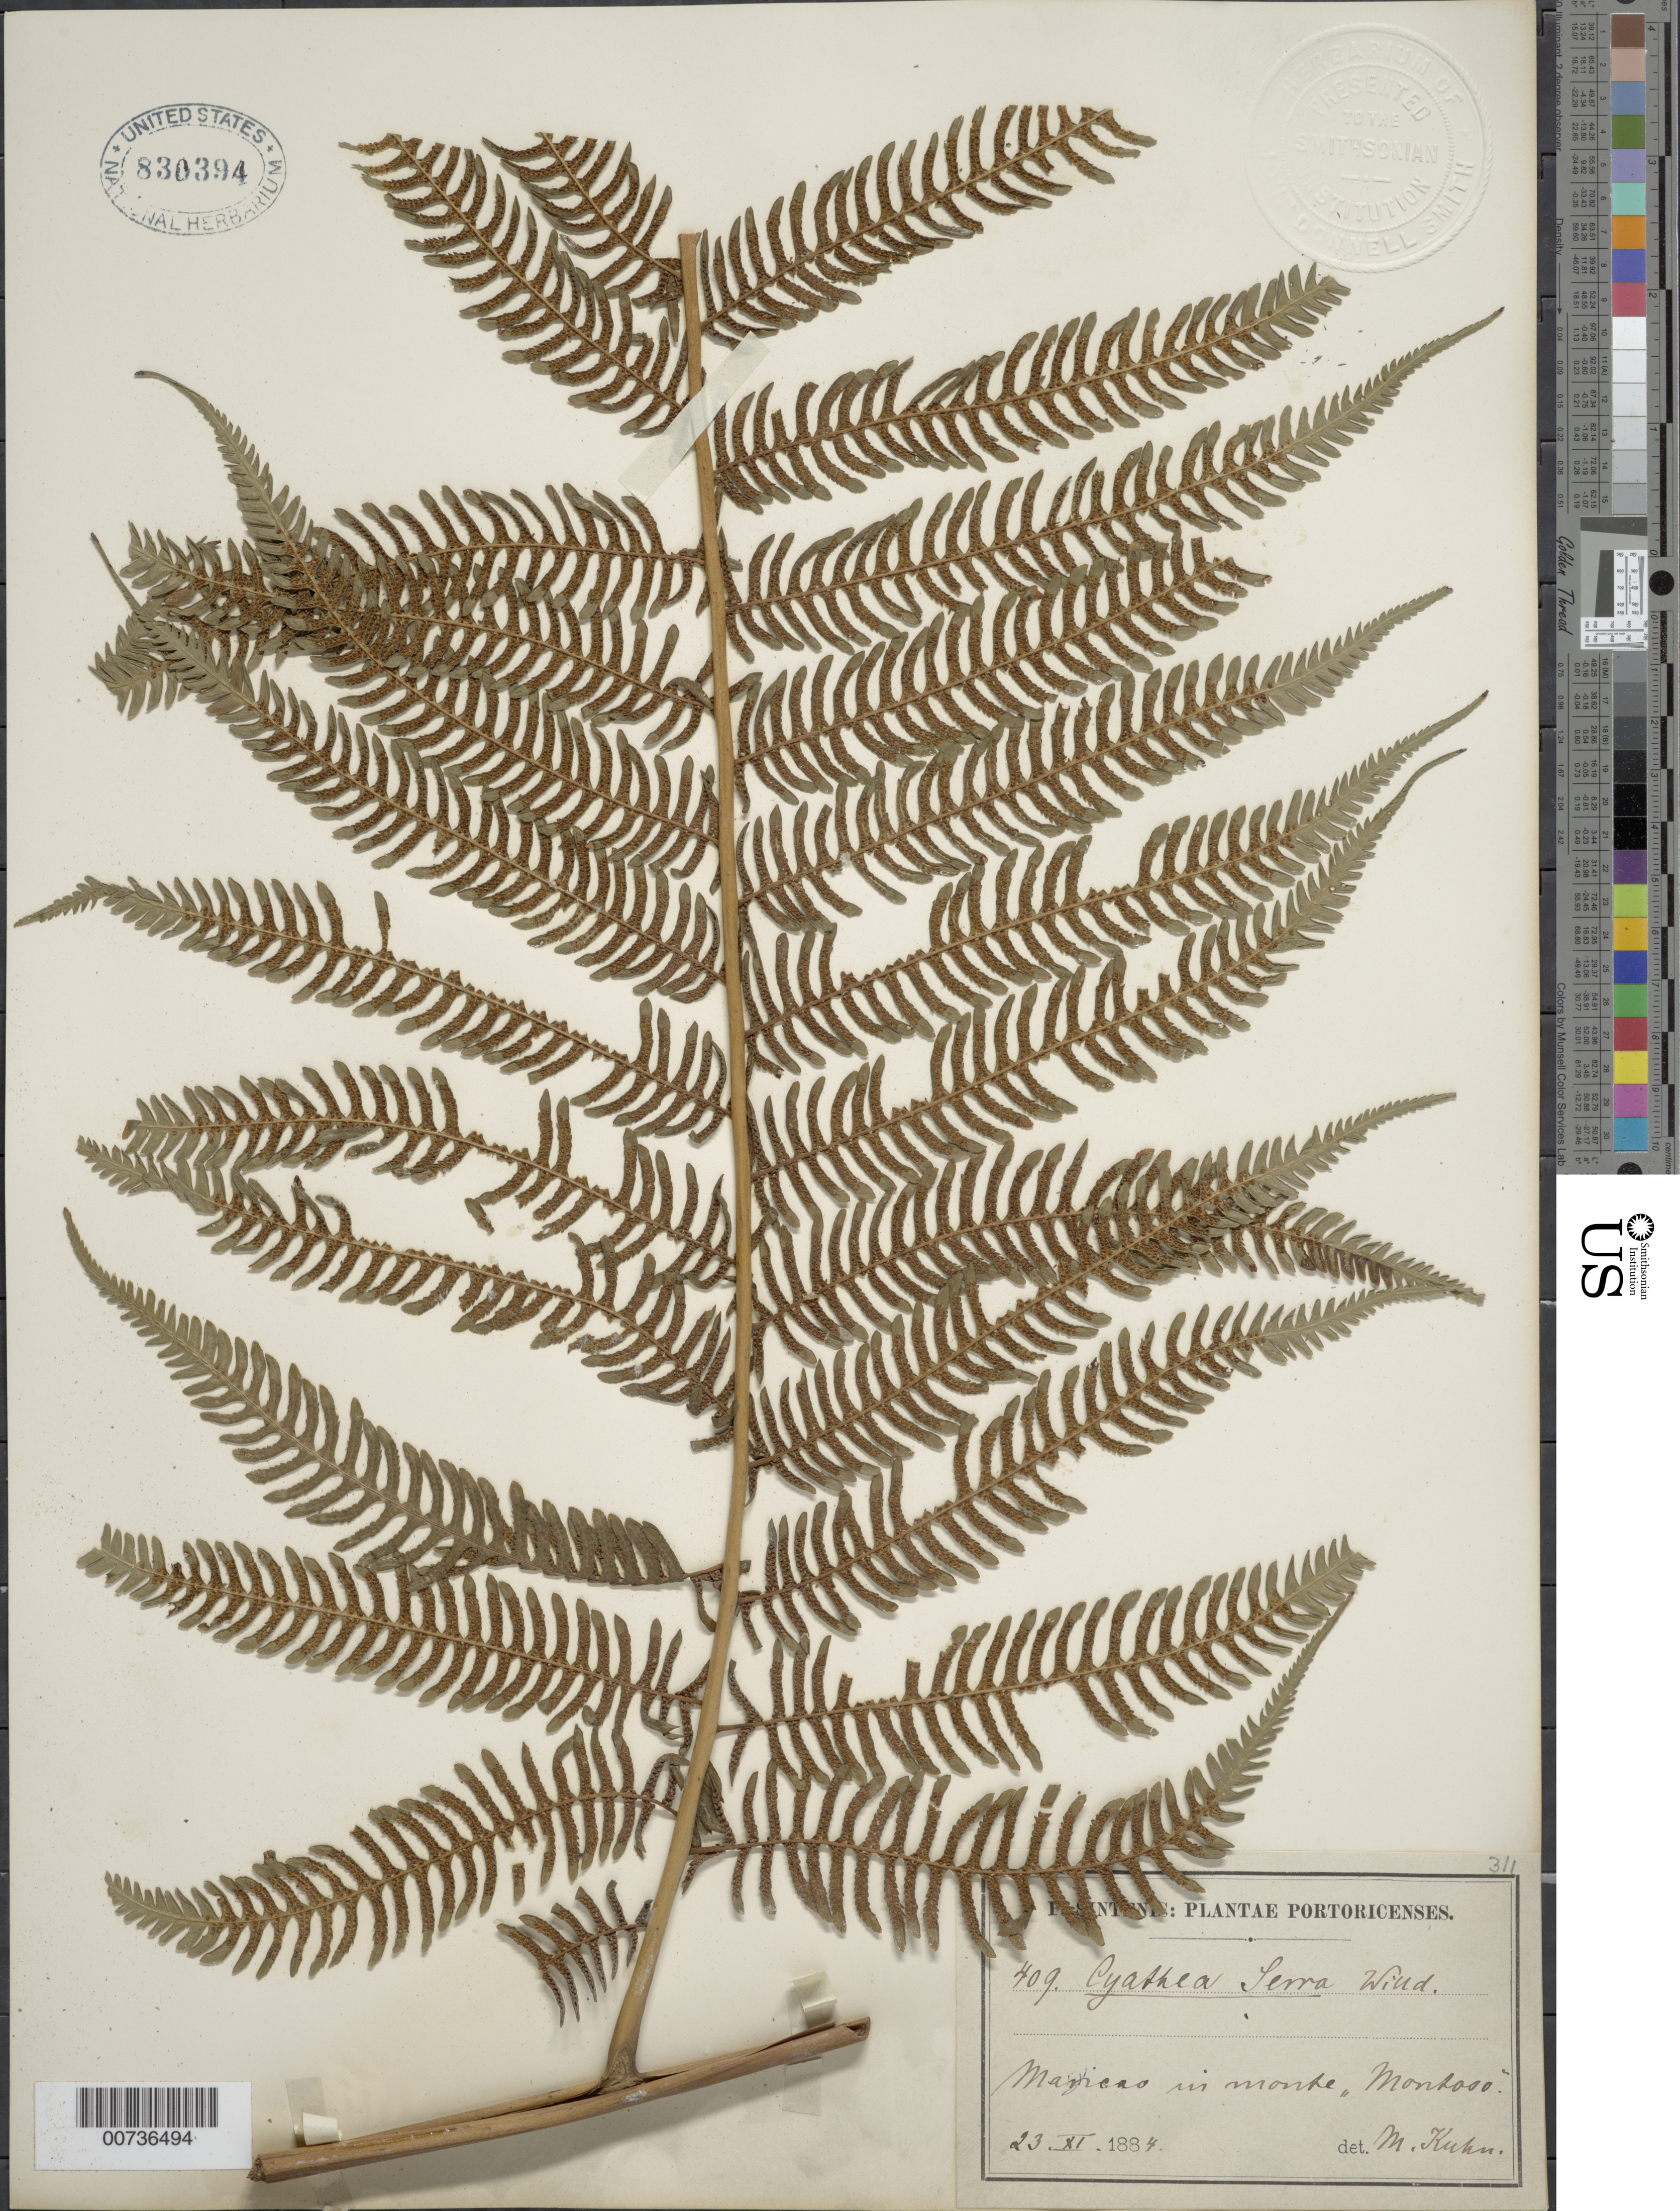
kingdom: Plantae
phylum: Tracheophyta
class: Polypodiopsida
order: Cyatheales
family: Cyatheaceae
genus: Cyathea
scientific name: Cyathea arborea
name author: (L.) Sm.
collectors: P. Sintenis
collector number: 409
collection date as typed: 23 Nov 1884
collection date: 1884-11-23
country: Puerto Rico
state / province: Maricao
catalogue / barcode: US 830394